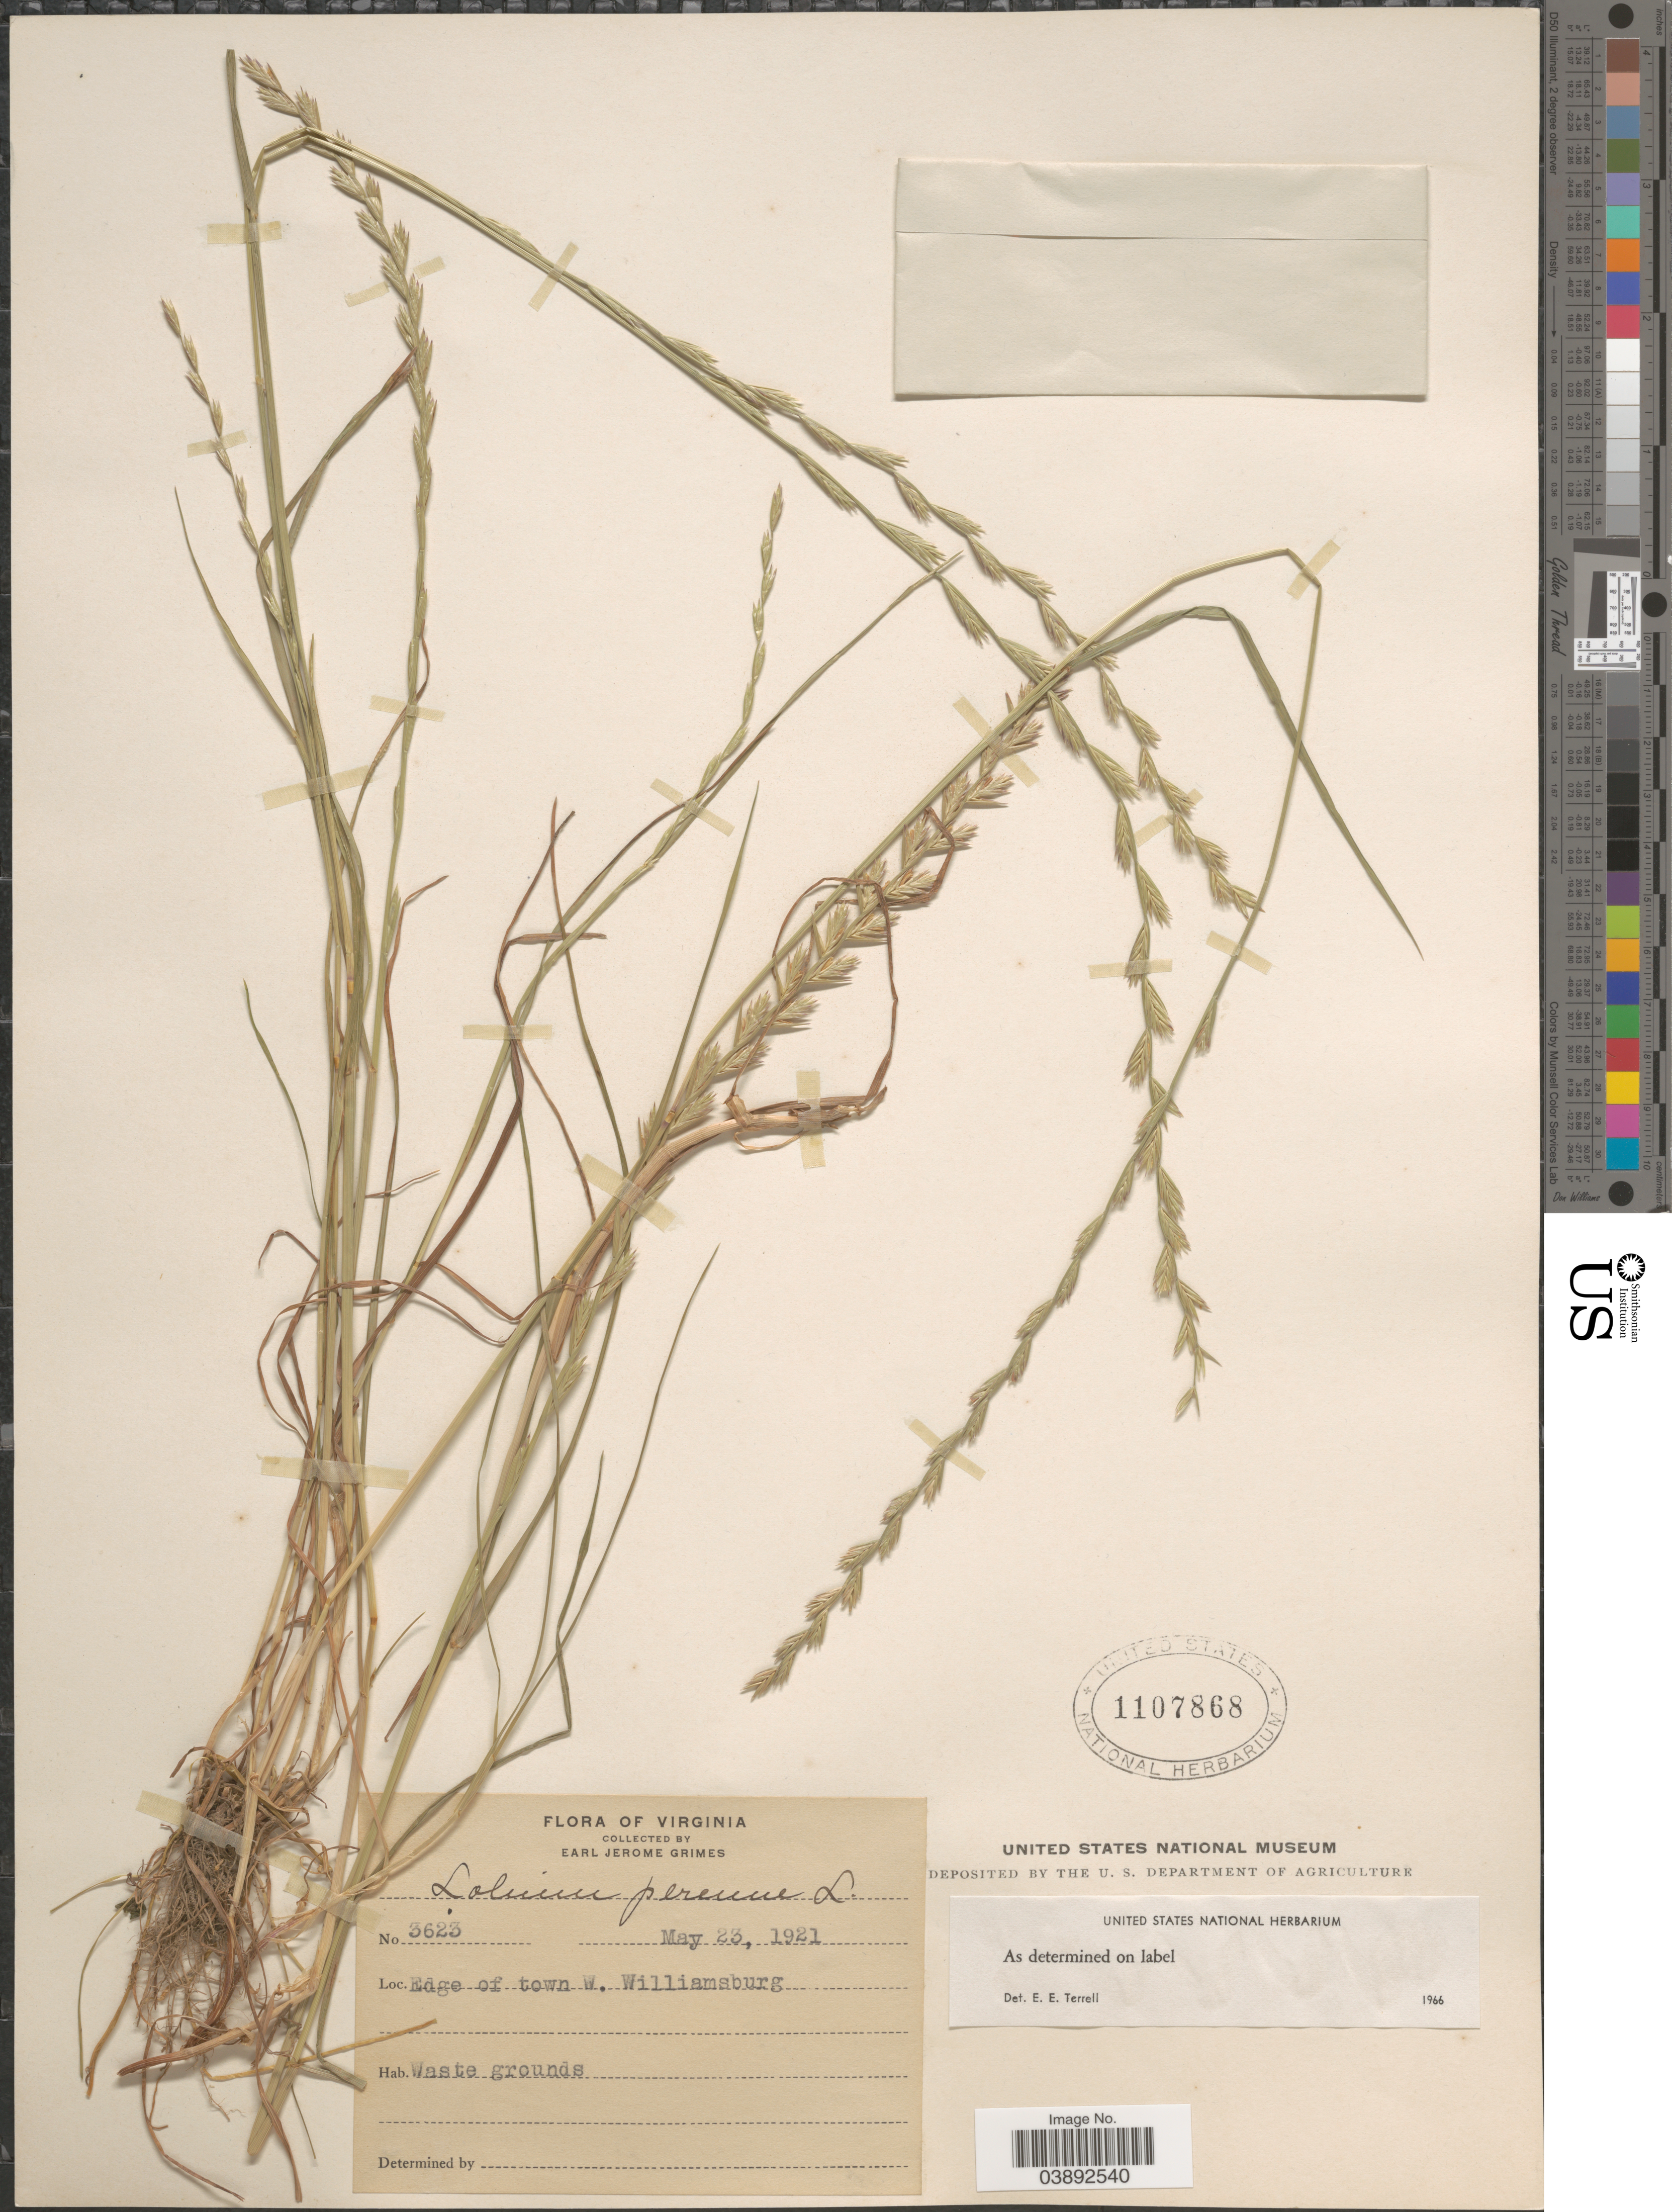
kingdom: Plantae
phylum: Tracheophyta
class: Liliopsida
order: Poales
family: Poaceae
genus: Lolium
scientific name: Lolium perenne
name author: L.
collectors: E. J. Grimes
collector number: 3623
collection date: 1921-05-23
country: United States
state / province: Virginia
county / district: City of Williamsburg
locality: Edge of town W. Williamsburg.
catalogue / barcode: US 1107868